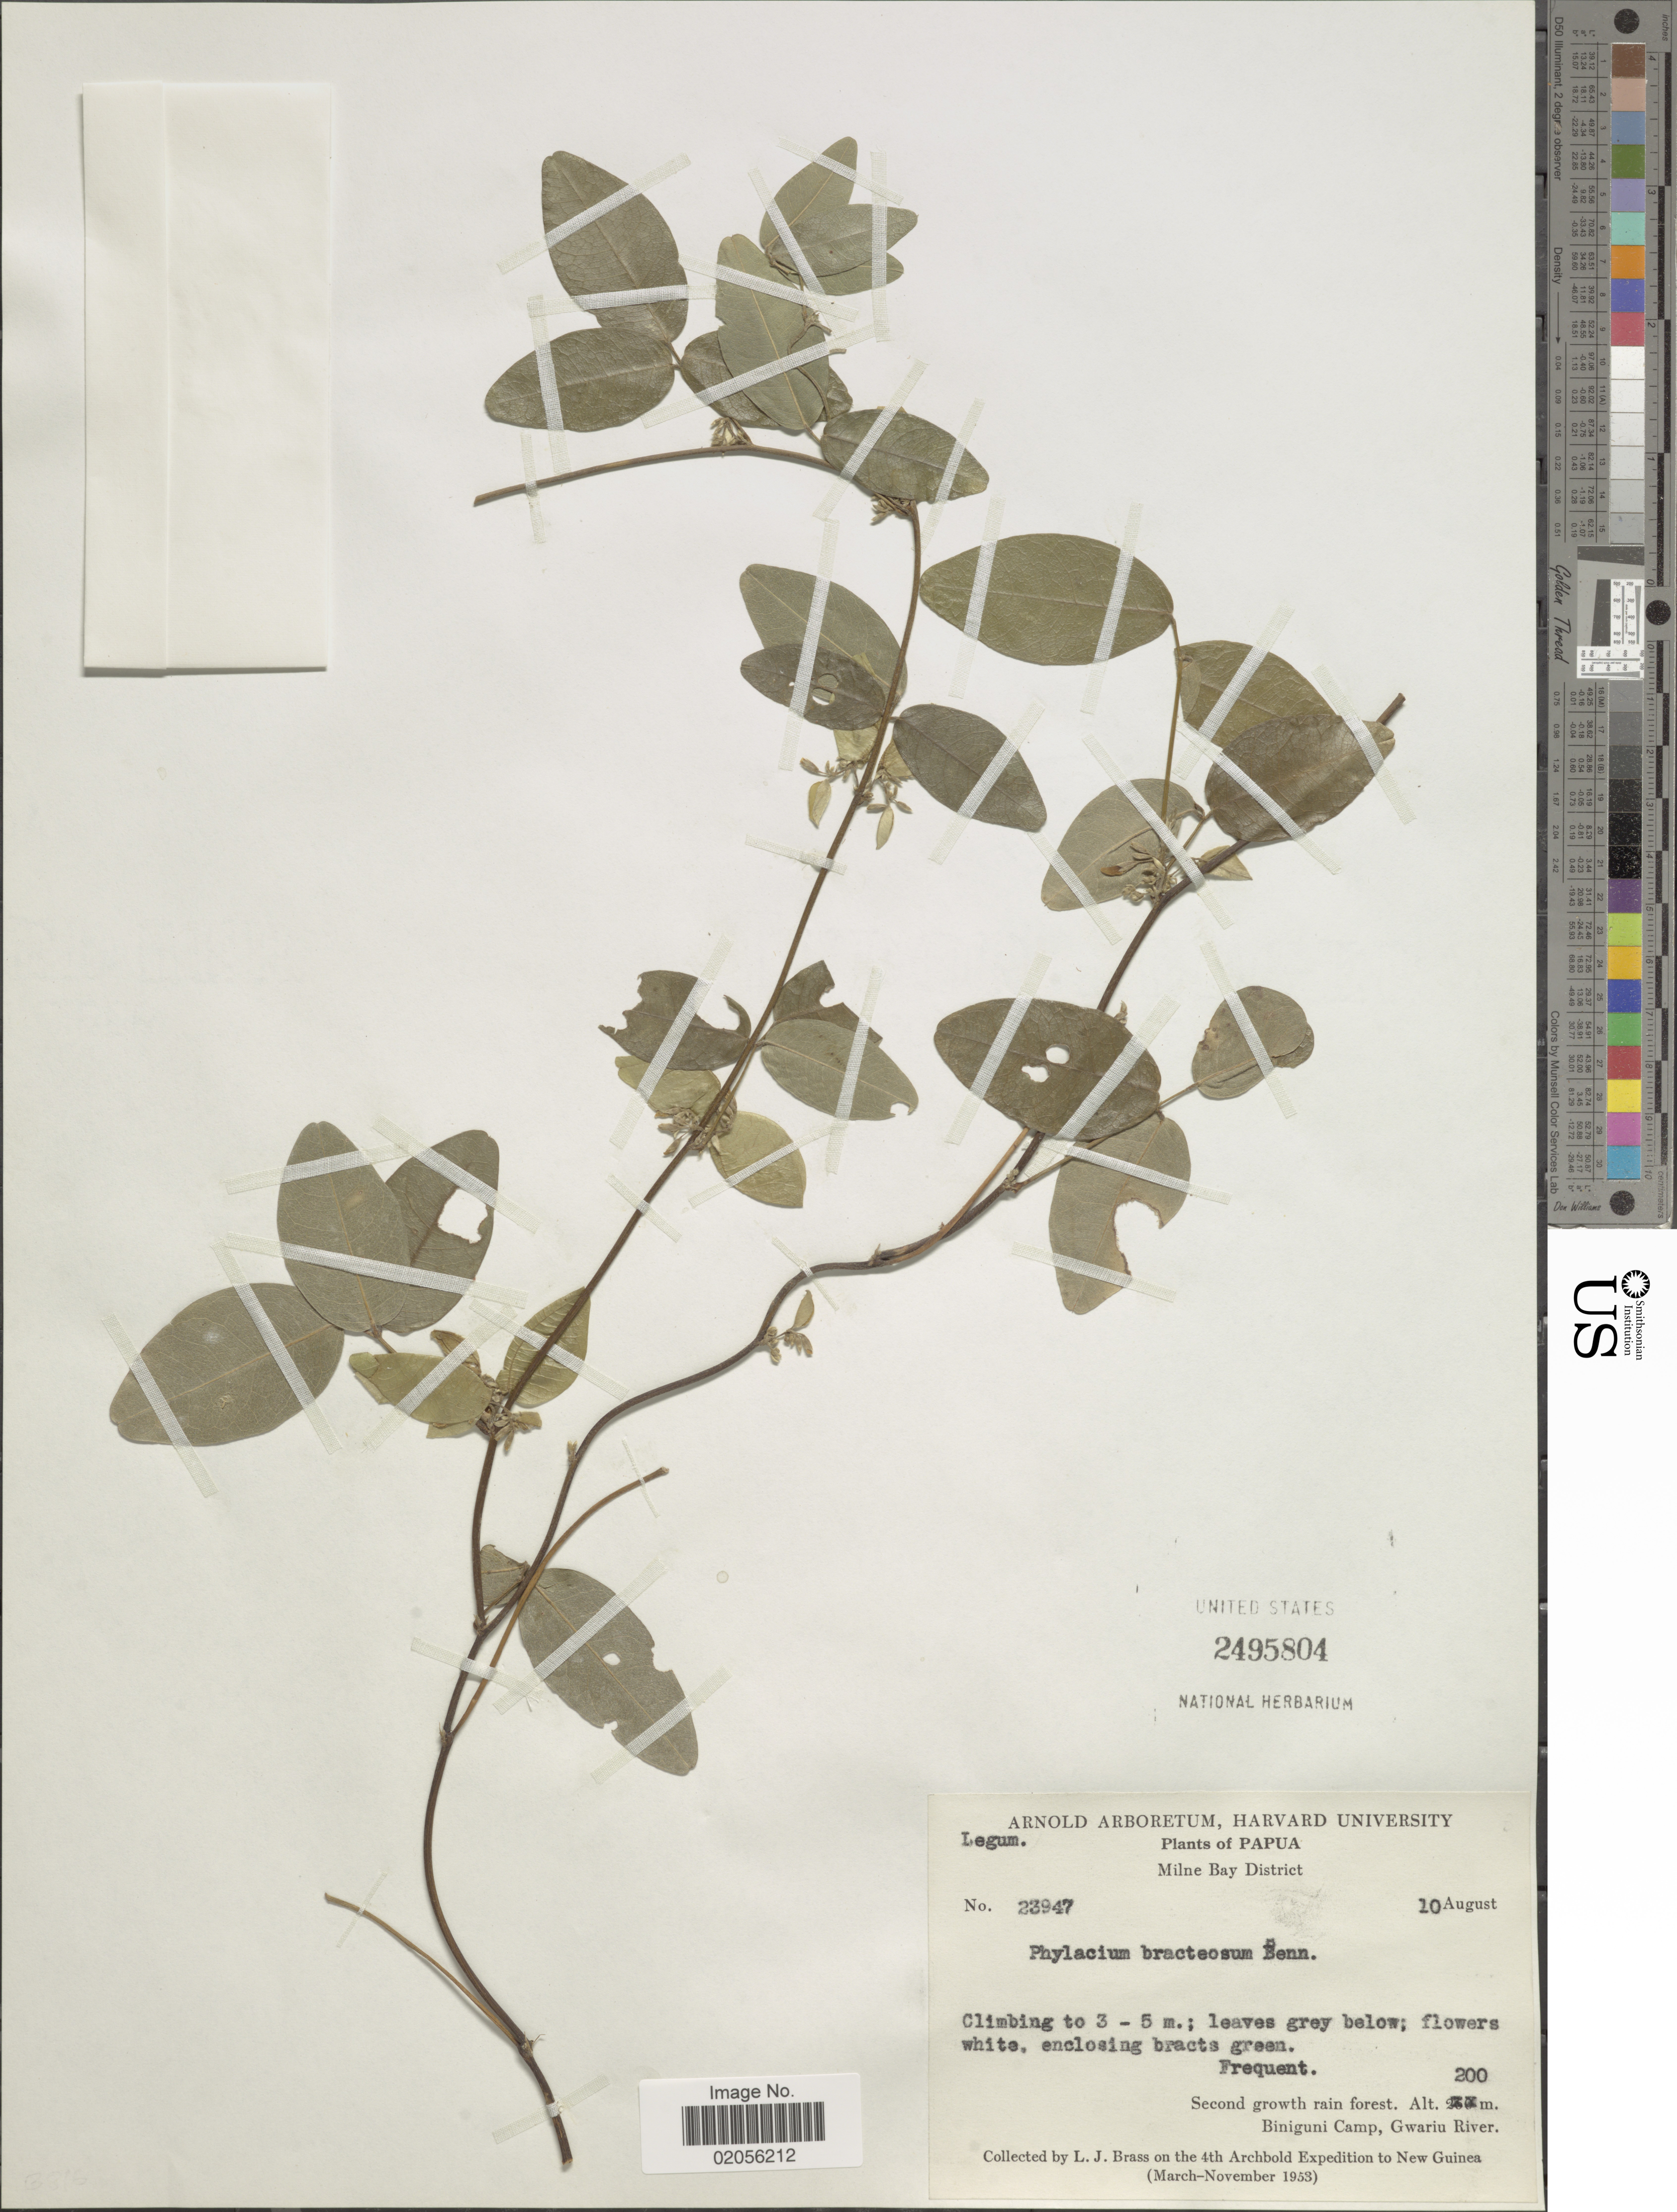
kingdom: Plantae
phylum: Tracheophyta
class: Magnoliopsida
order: Fabales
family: Fabaceae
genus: Phylacium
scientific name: Phylacium sp.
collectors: L. J. Brass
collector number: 23947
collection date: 1953-08-10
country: Papua New Guinea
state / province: Milne Bay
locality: Papua. New Guinea. Biniguni Camp, Gwariu River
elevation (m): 200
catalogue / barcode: US 2495804